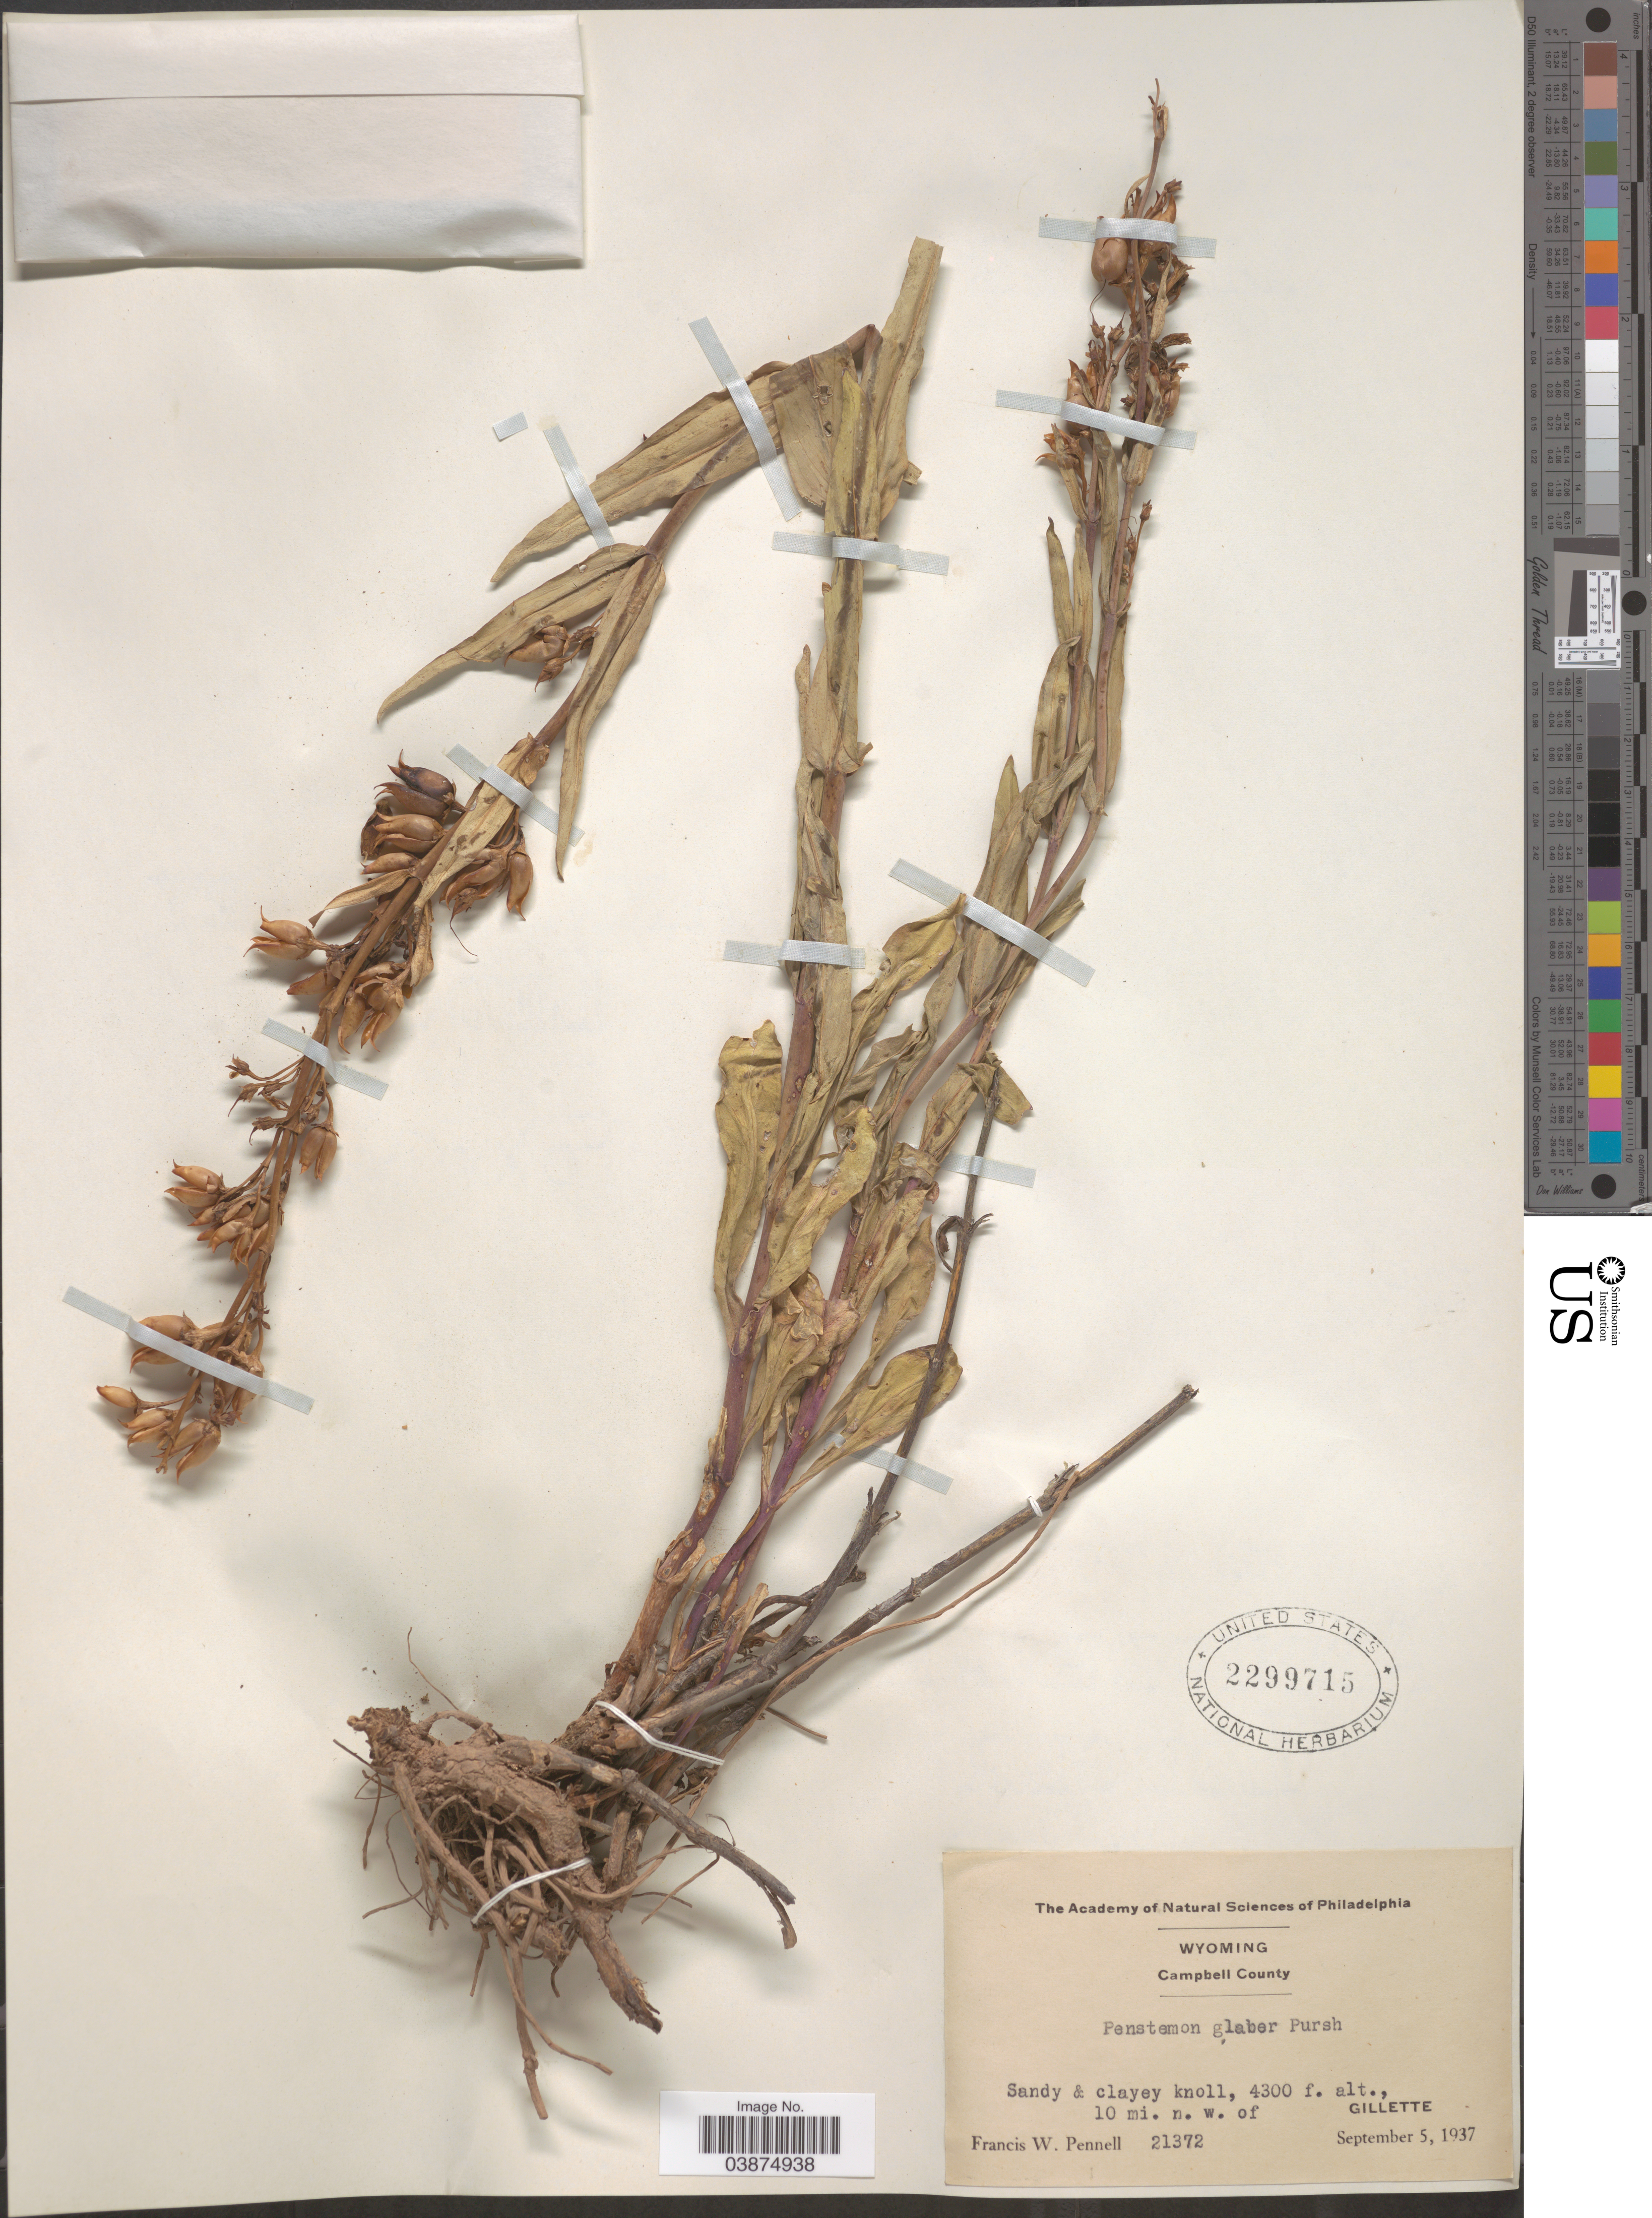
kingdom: Plantae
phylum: Tracheophyta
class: Magnoliopsida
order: Lamiales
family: Plantaginaceae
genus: Penstemon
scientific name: Penstemon glaber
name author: Pursh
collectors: F. W. Pennell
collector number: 21372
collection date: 1937-09-05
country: United States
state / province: Wyoming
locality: Campbell County. Sandy & clayey knoll, 10 mi. n. w. of Gillette.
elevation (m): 1311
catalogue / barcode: US 2299715